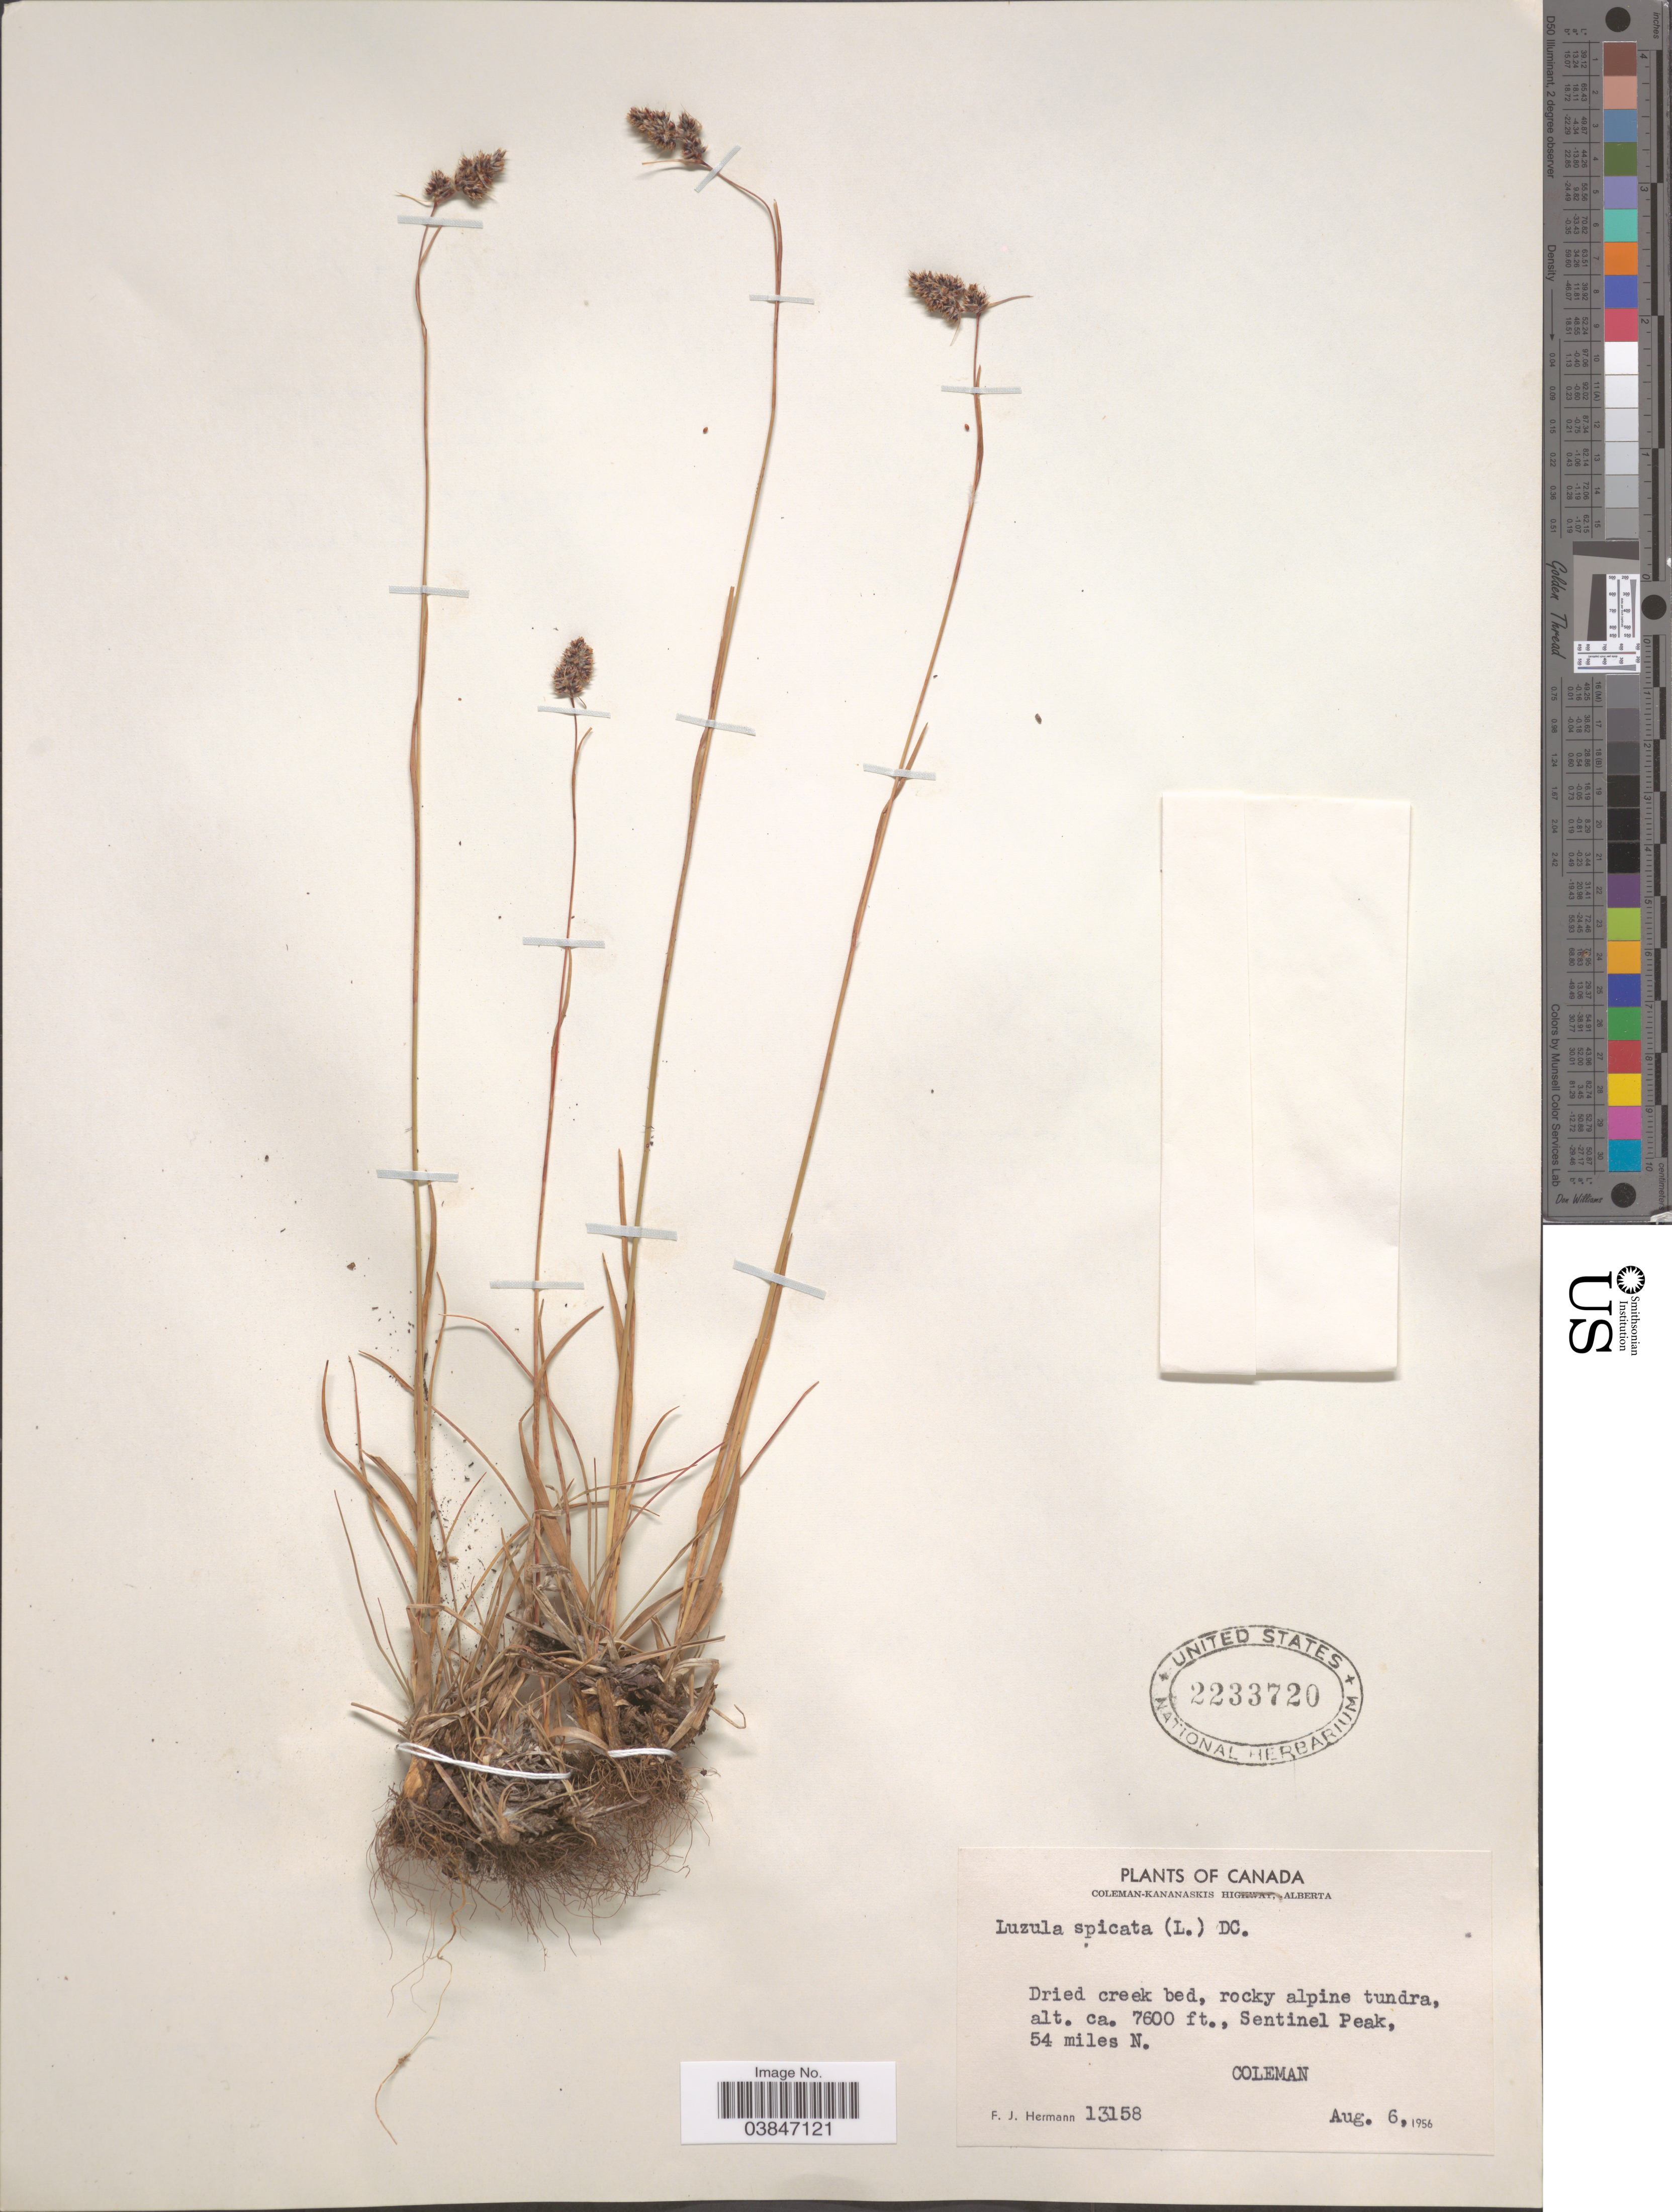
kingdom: Plantae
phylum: Tracheophyta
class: Liliopsida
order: Poales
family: Juncaceae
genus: Luzula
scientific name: Luzula spicata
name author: (L.) DC.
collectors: F. J. Hermann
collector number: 13158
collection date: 1956-08-06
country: Canada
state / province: Alberta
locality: Coleman-Kananaskis Highway. Sentinel Peak, 54 miles N. Coleman.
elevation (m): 2316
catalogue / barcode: US 2233720